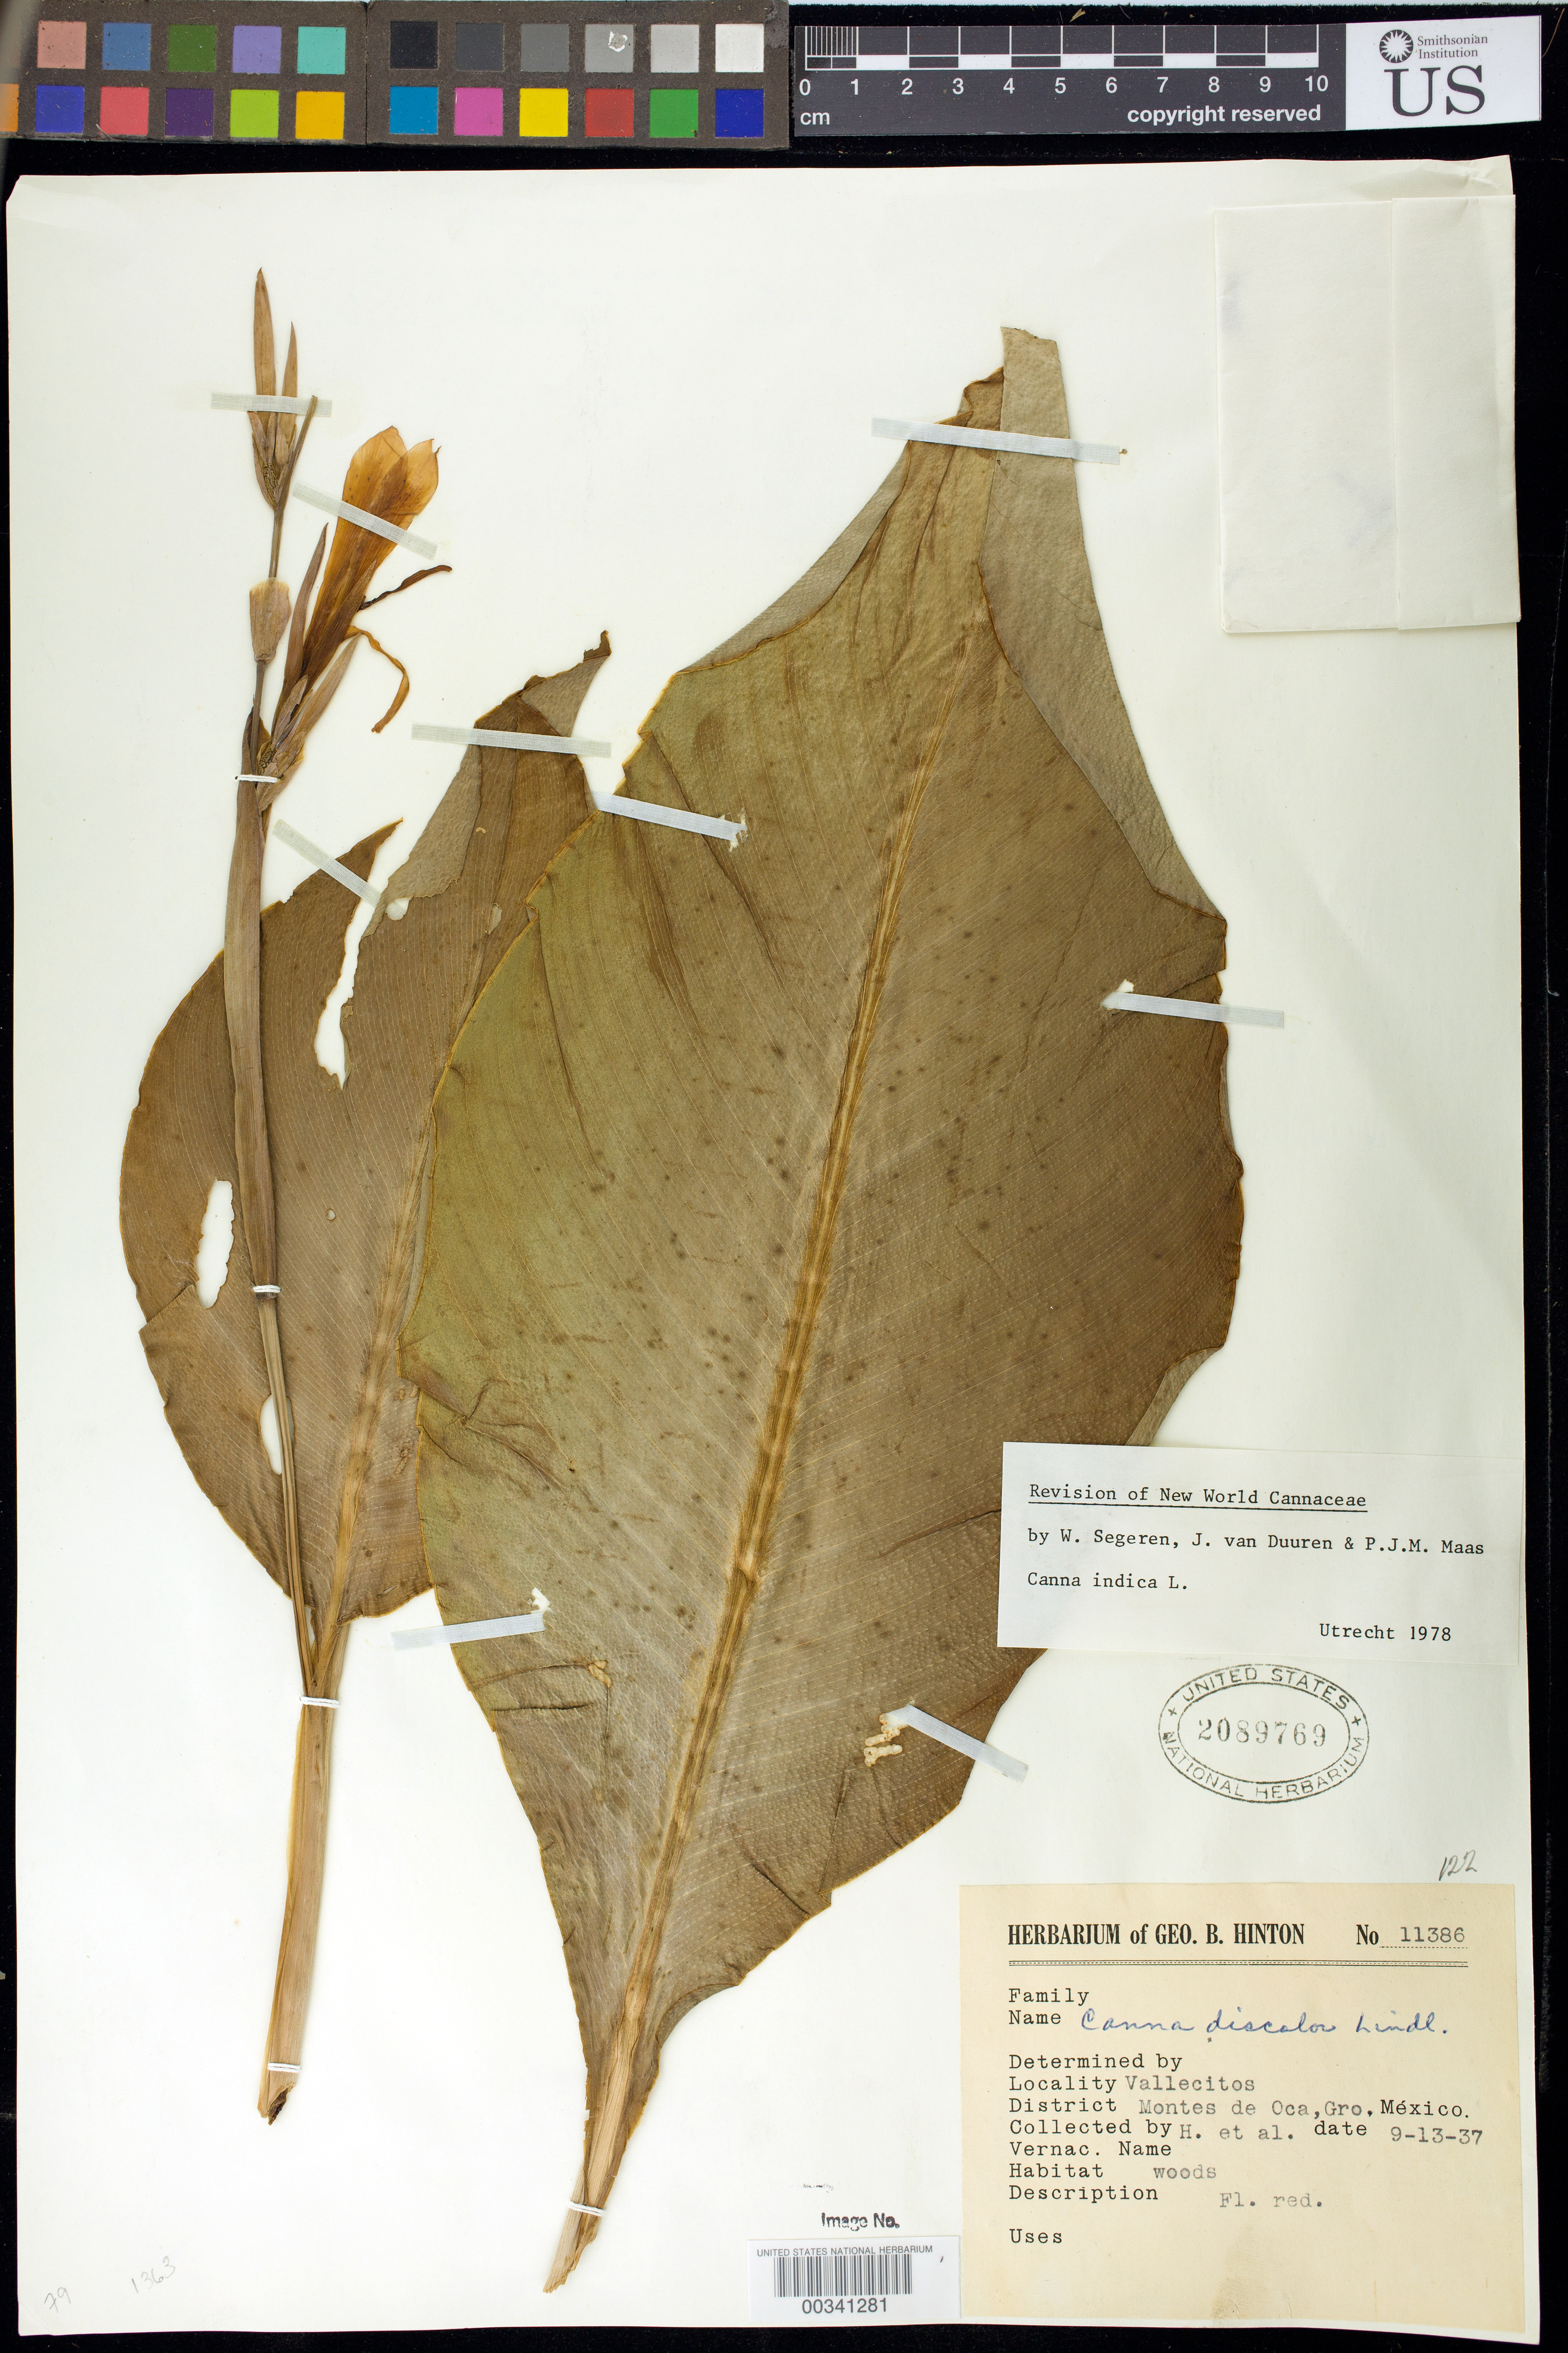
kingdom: Plantae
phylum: Tracheophyta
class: Liliopsida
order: Zingiberales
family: Cannaceae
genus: Canna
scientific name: Canna indica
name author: L.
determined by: Segeren, W.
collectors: G. B. Hinton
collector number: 11386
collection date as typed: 13 Sep 1937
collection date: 1937-09-13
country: Mexico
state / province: Guerrero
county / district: Unión De Isidoro Montes De Oca, La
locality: Montes de Oca mun. (?), Vallecitos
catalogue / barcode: US 2089769